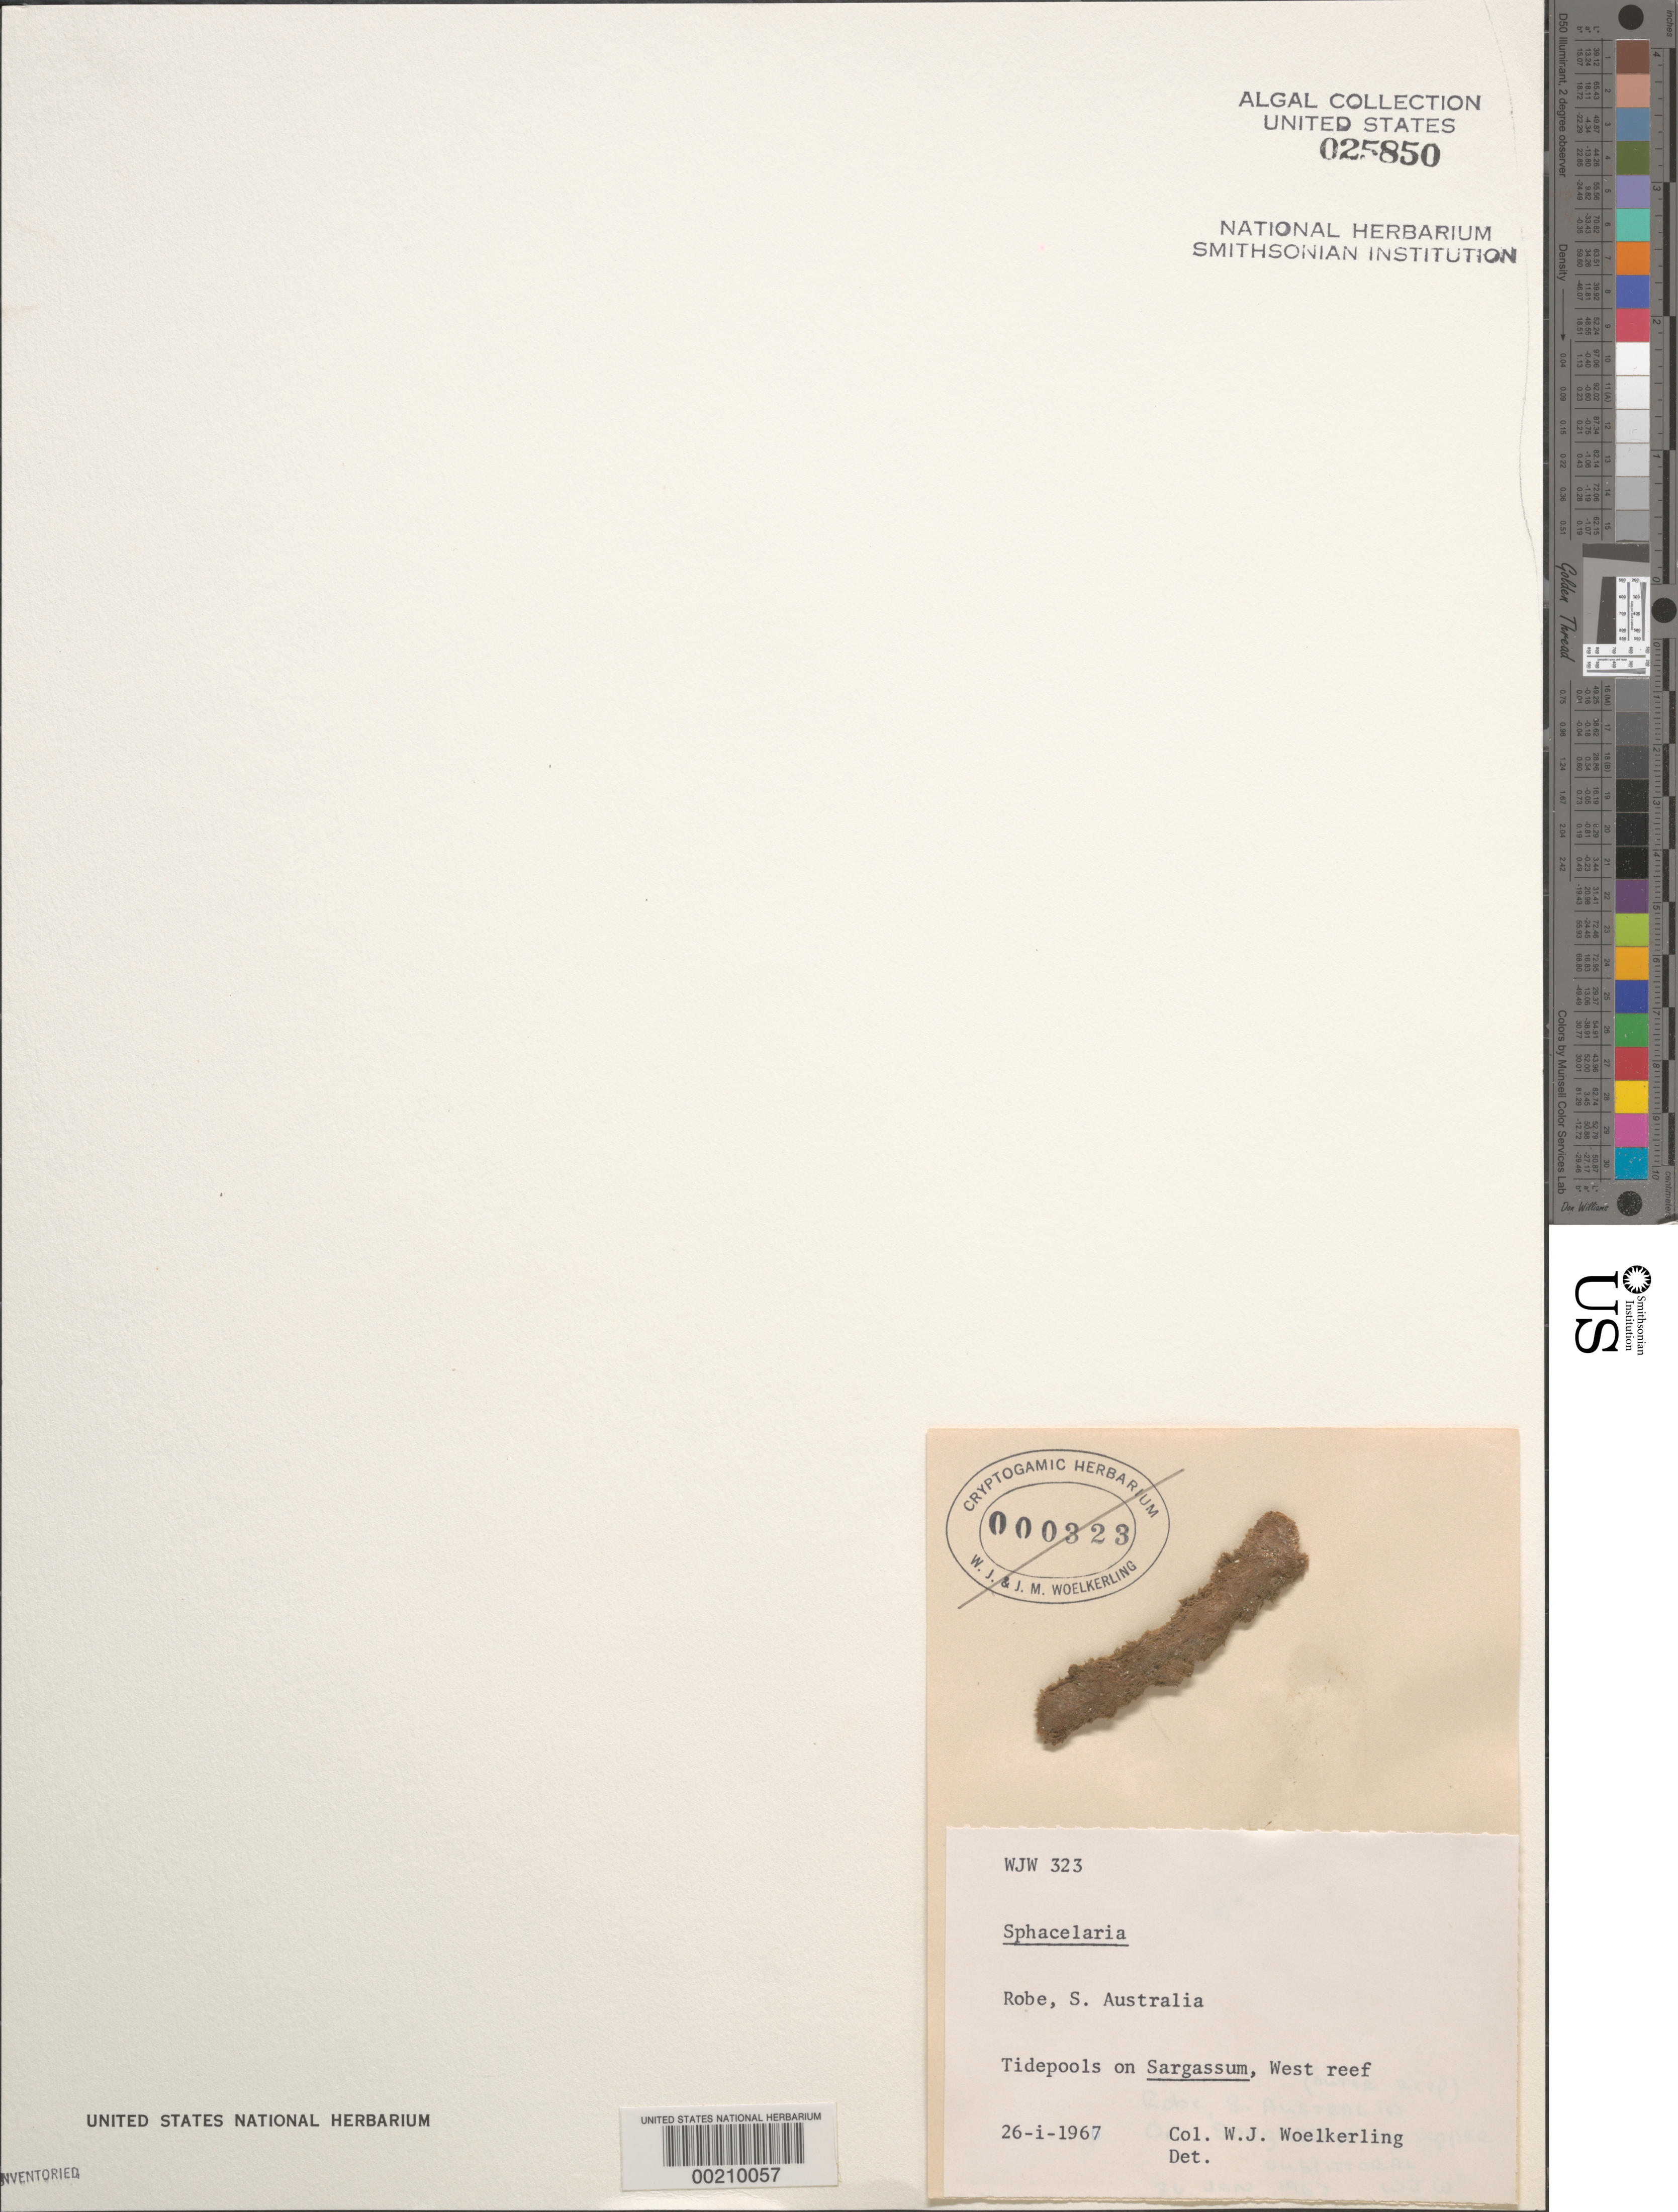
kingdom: Chromista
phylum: Ochrophyta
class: Phaeophyceae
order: Sphacelariales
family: Sphacelariaceae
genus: Sphacelaria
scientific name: Sphacelaria sp.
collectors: W. Woelkerling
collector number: WJW 323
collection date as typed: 26 Jan 1967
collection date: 1967-01-26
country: Australia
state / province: South Australia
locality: Robe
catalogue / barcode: US 25850